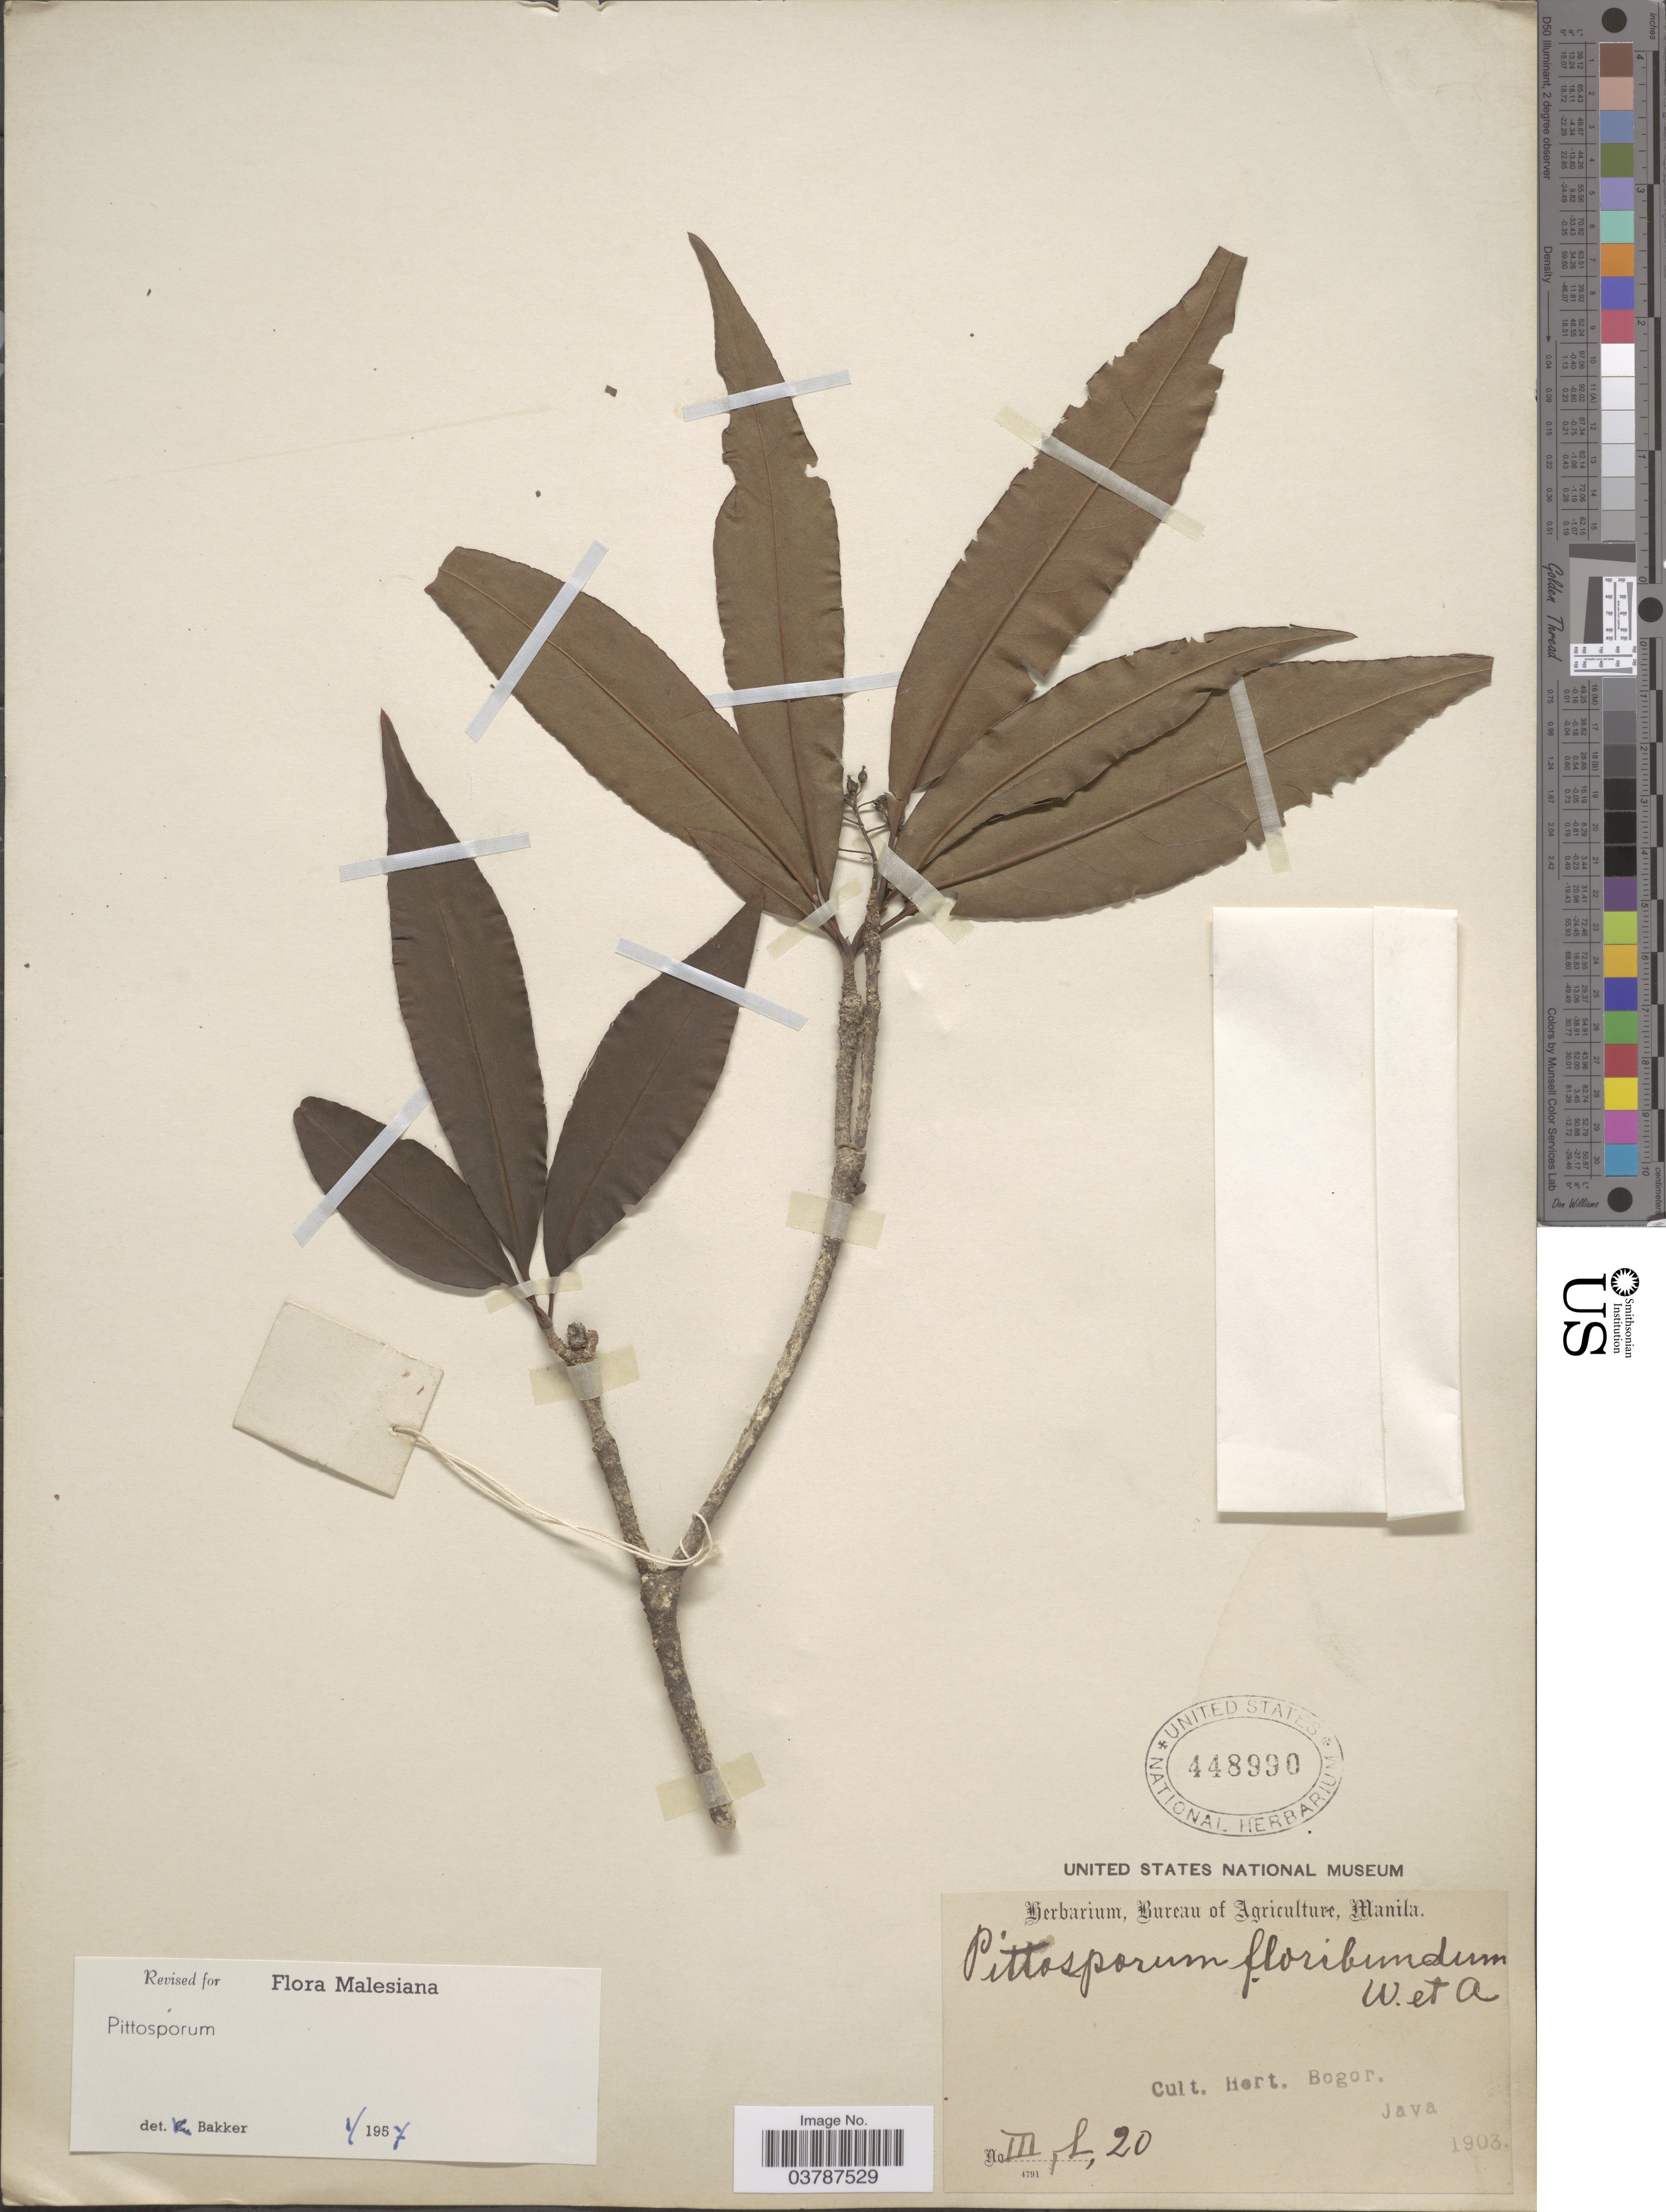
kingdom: Plantae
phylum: Tracheophyta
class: Magnoliopsida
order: Apiales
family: Pittosporaceae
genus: Pittosporum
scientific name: Pittosporum floribundum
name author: Wight & Arn.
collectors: Ex herb. Bureau of Agriculture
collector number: III, L, 20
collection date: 1903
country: Indonesia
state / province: Java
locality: Hort. Bogor.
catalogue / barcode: US 448990